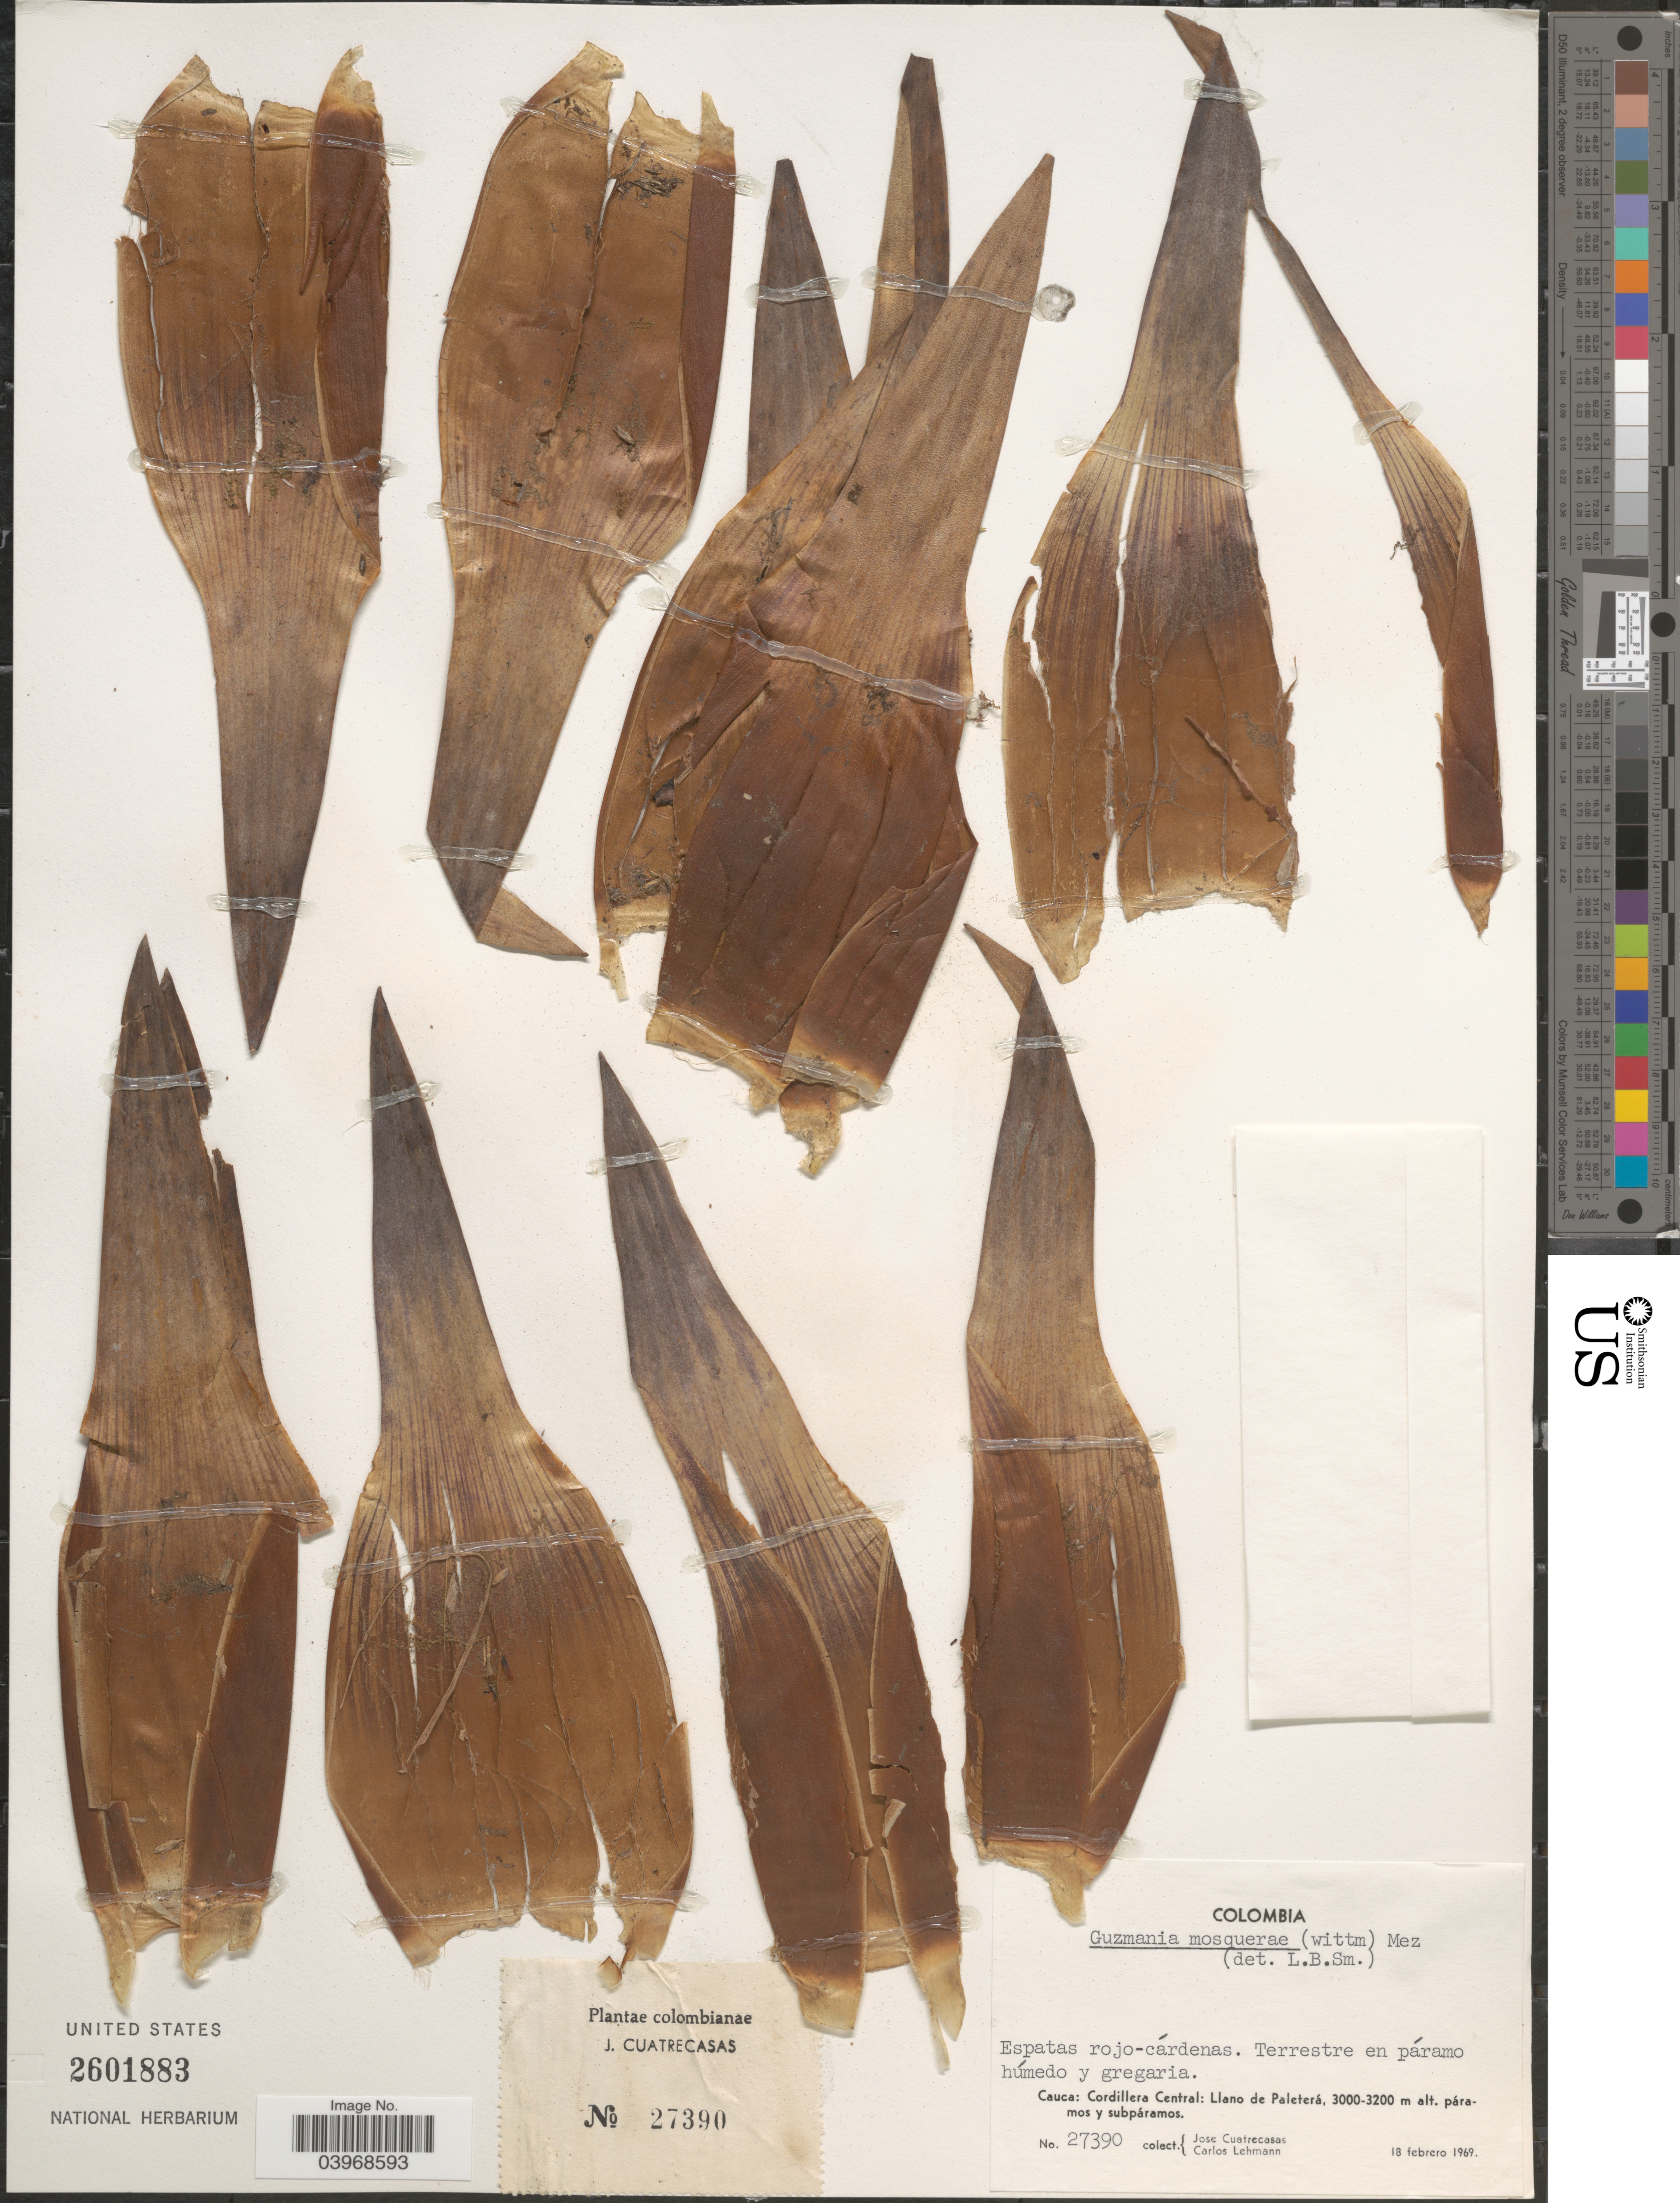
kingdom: Plantae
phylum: Tracheophyta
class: Liliopsida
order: Poales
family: Bromeliaceae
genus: Guzmania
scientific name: Guzmania mosquerae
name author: (Wittm.) Mez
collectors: J. Cuatrecasas & C. Lehmann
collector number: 27390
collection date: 1969-02-18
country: Colombia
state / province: Cauca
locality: Cordillera Central: Llano de Paleterá, páramos y subpáramos.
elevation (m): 3000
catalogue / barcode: US 2601883